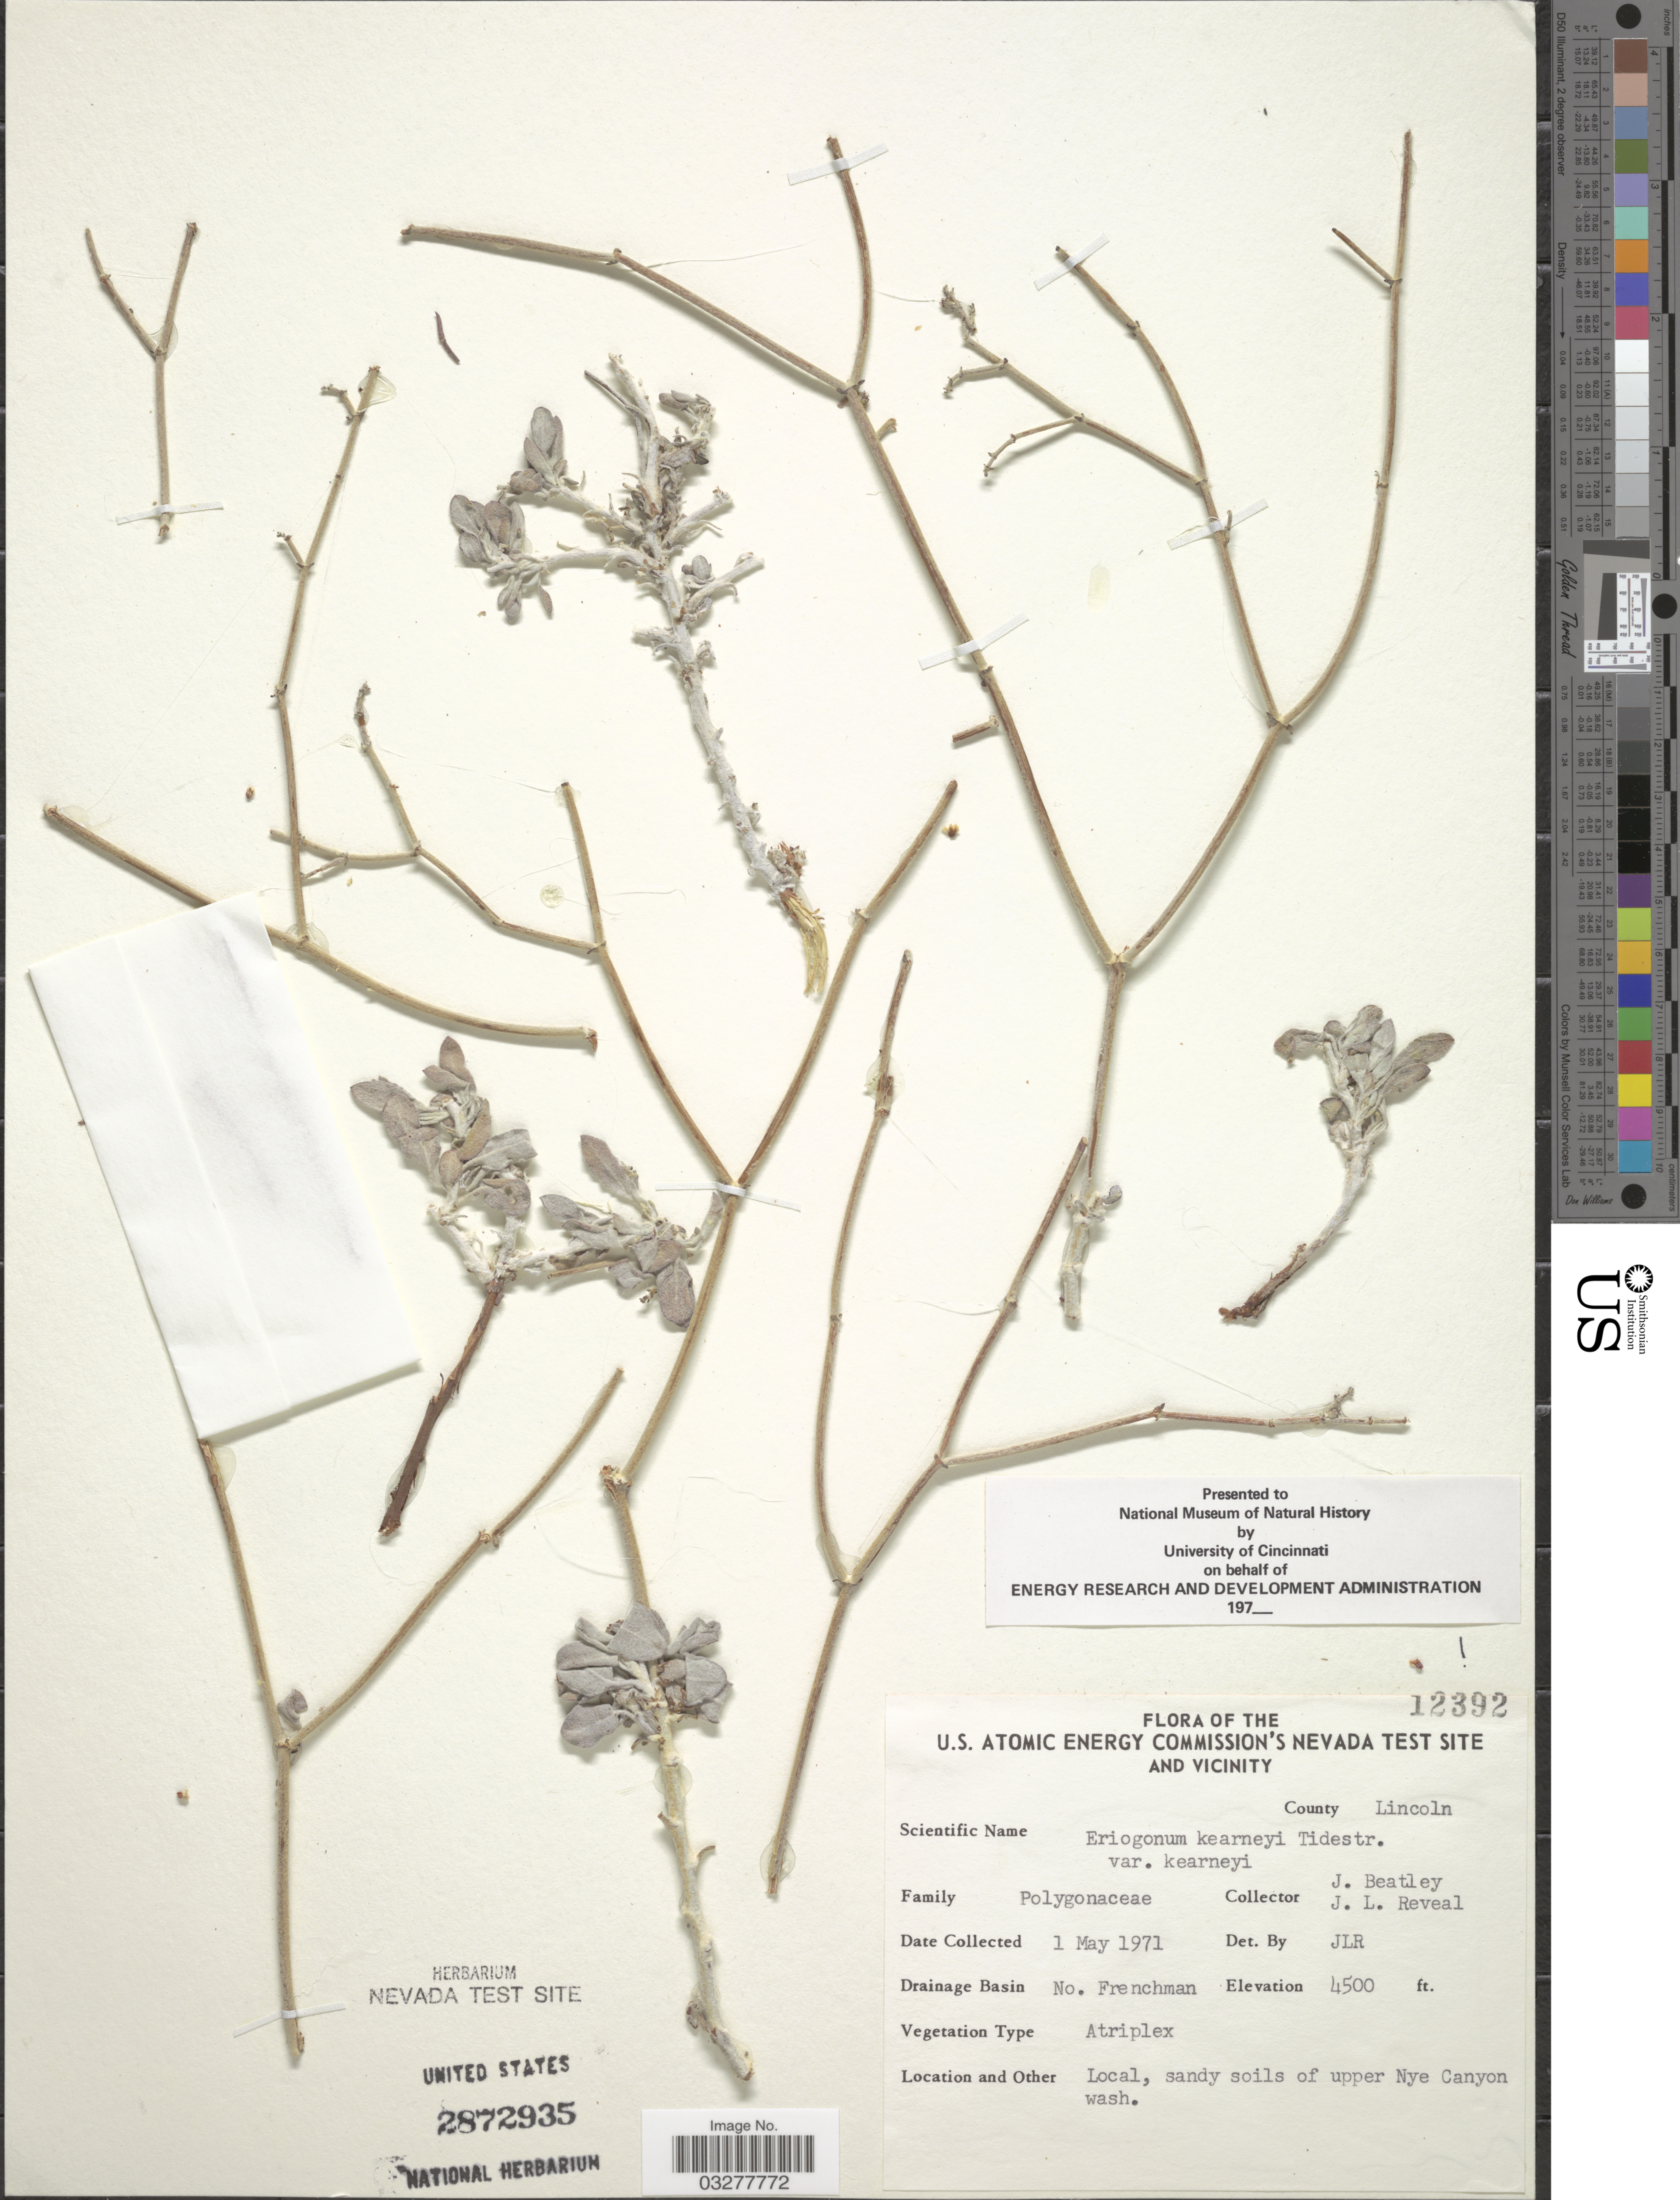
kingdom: Plantae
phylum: Tracheophyta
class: Magnoliopsida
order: Caryophyllales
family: Polygonaceae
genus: Eriogonum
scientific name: Eriogonum kearneyi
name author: Tidestr.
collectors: J. C. Beatley & J. L. Reveal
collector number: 12392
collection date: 1971-05-01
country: United States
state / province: Nevada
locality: U. S. Atomic Energy Commission's Nevada Test Site and Vicinity. County Lincoln. Drainage Basin No. Frenchman. Upper Nye Canyon wash.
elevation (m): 1372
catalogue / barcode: US 2872935